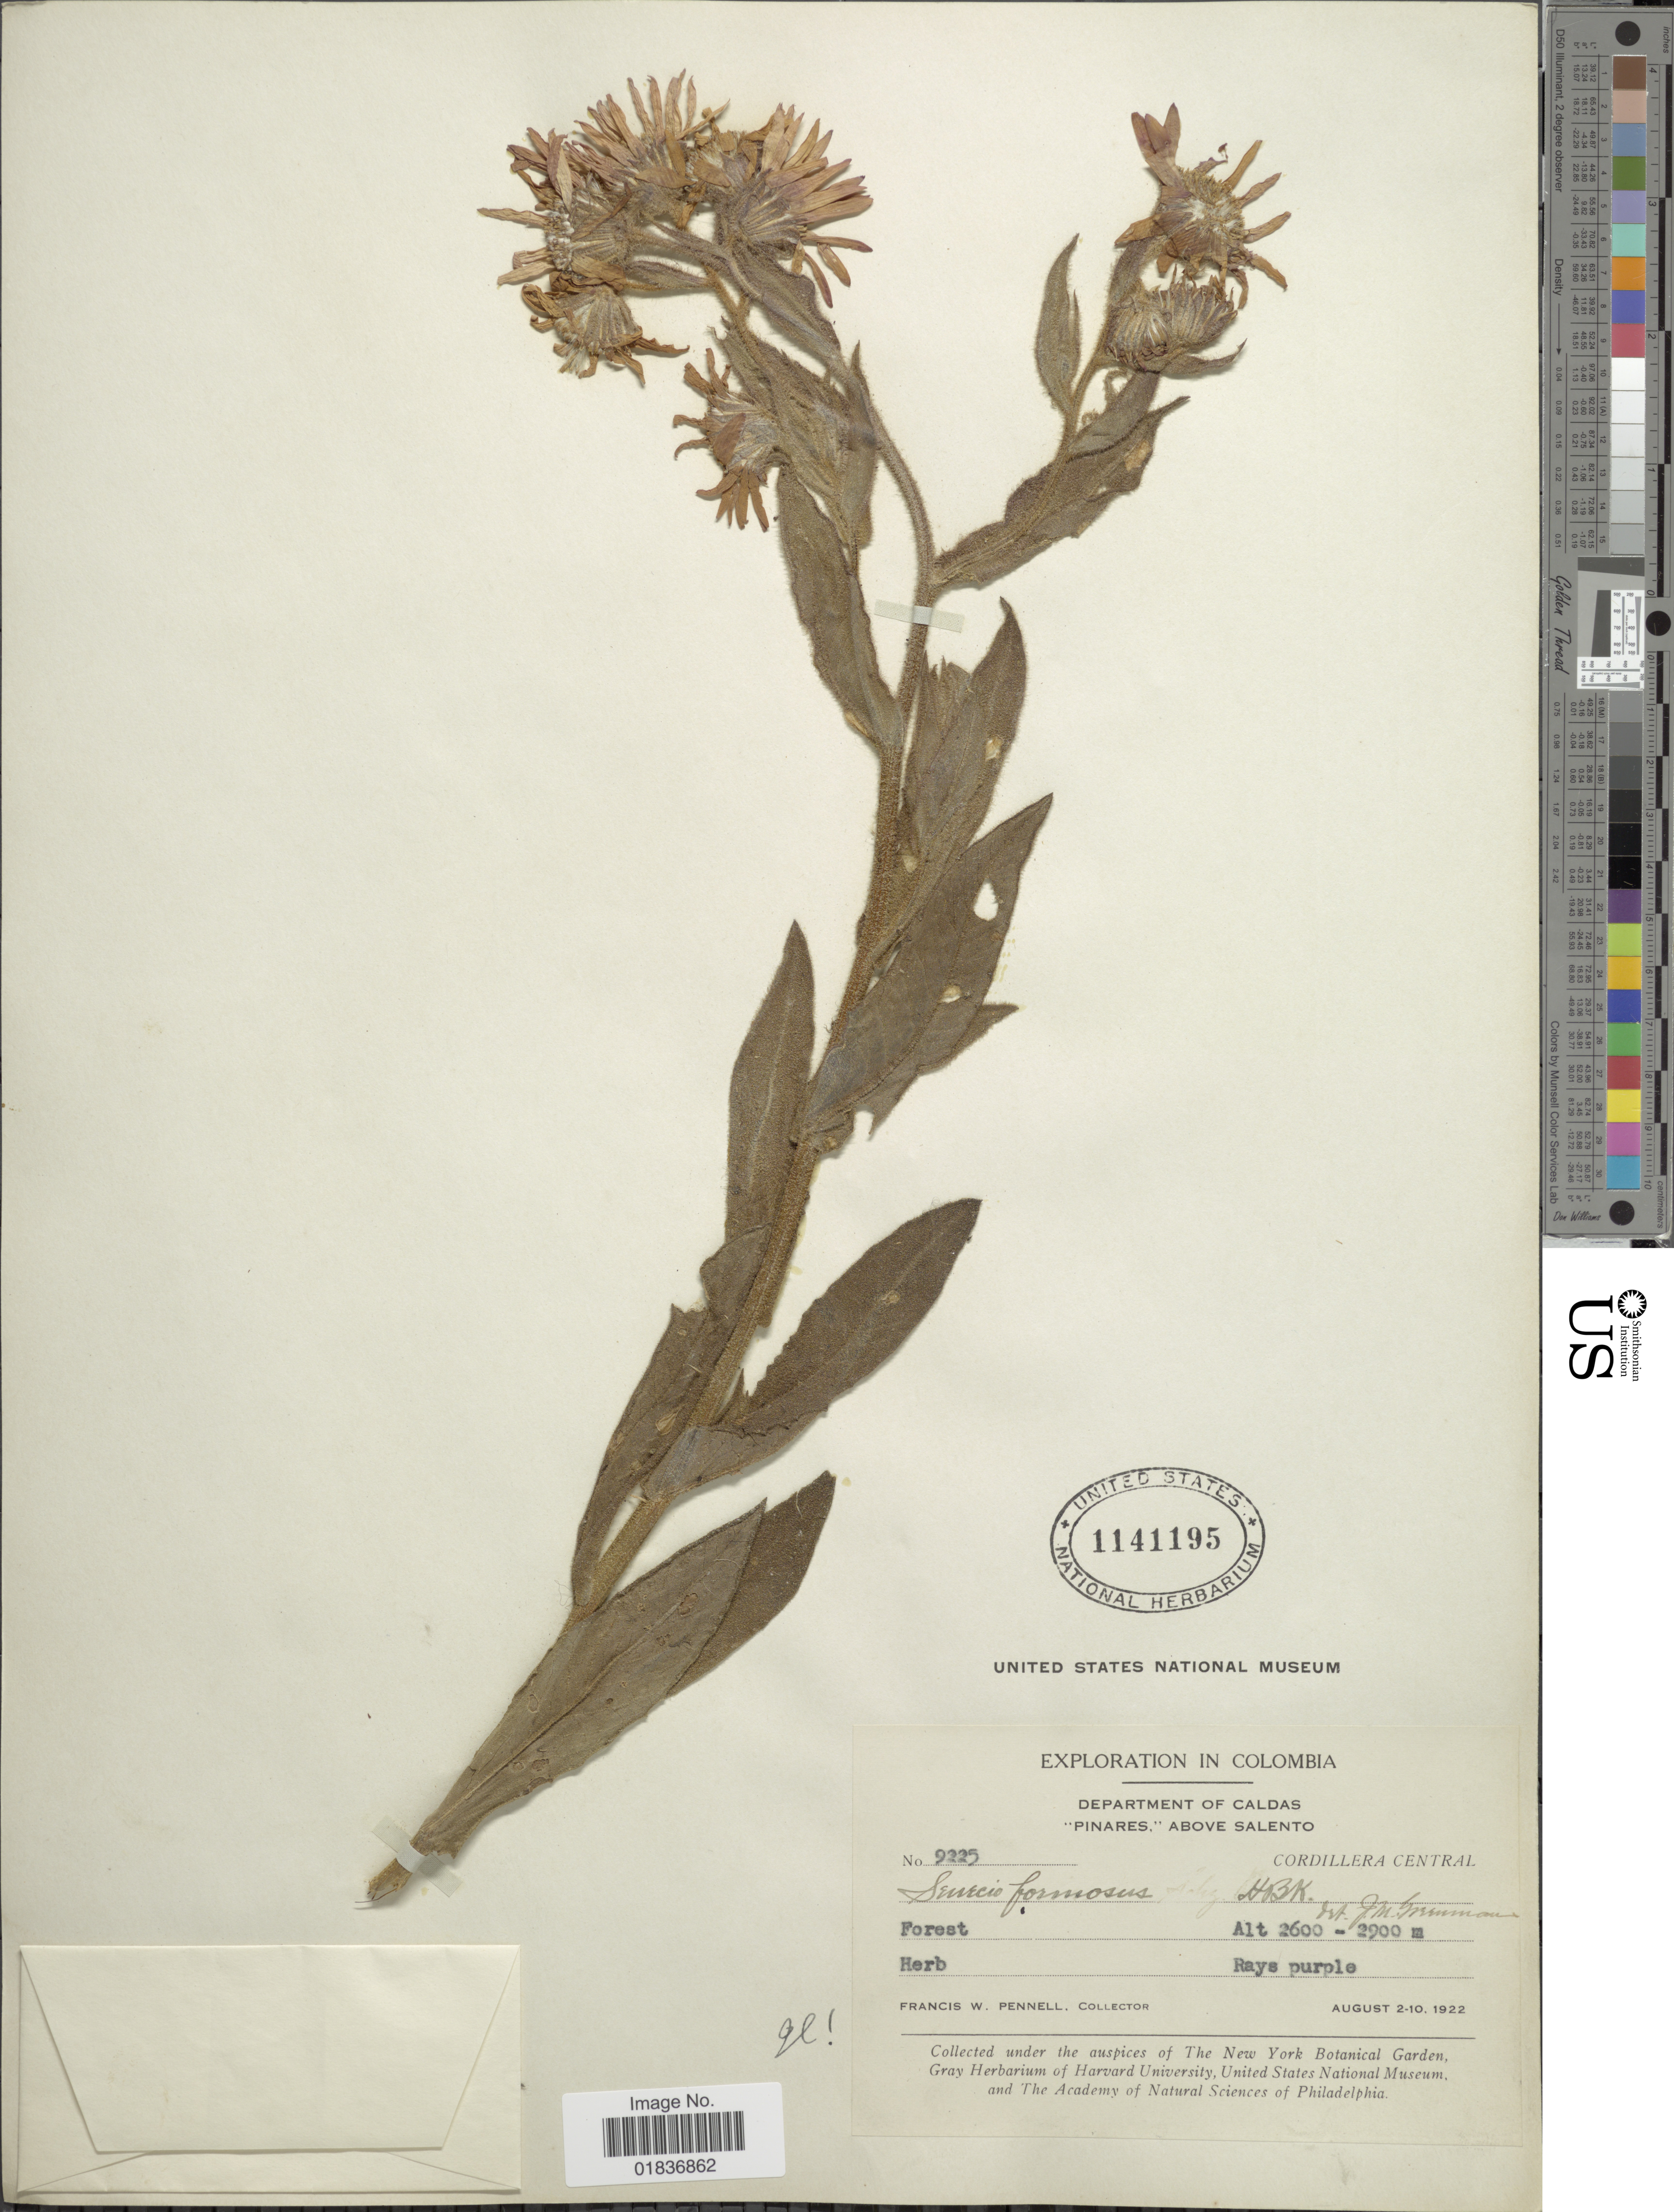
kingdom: Plantae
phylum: Tracheophyta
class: Magnoliopsida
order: Asterales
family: Asteraceae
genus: Senecio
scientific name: Senecio wedglacialis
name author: Cuatrec.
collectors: F. W. Pennell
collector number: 9225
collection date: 1922-08-02/1922-08-10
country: Colombia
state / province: Caldas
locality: Department of Caldas. "Pinares." Above Salento.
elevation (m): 2600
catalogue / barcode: US 1141195